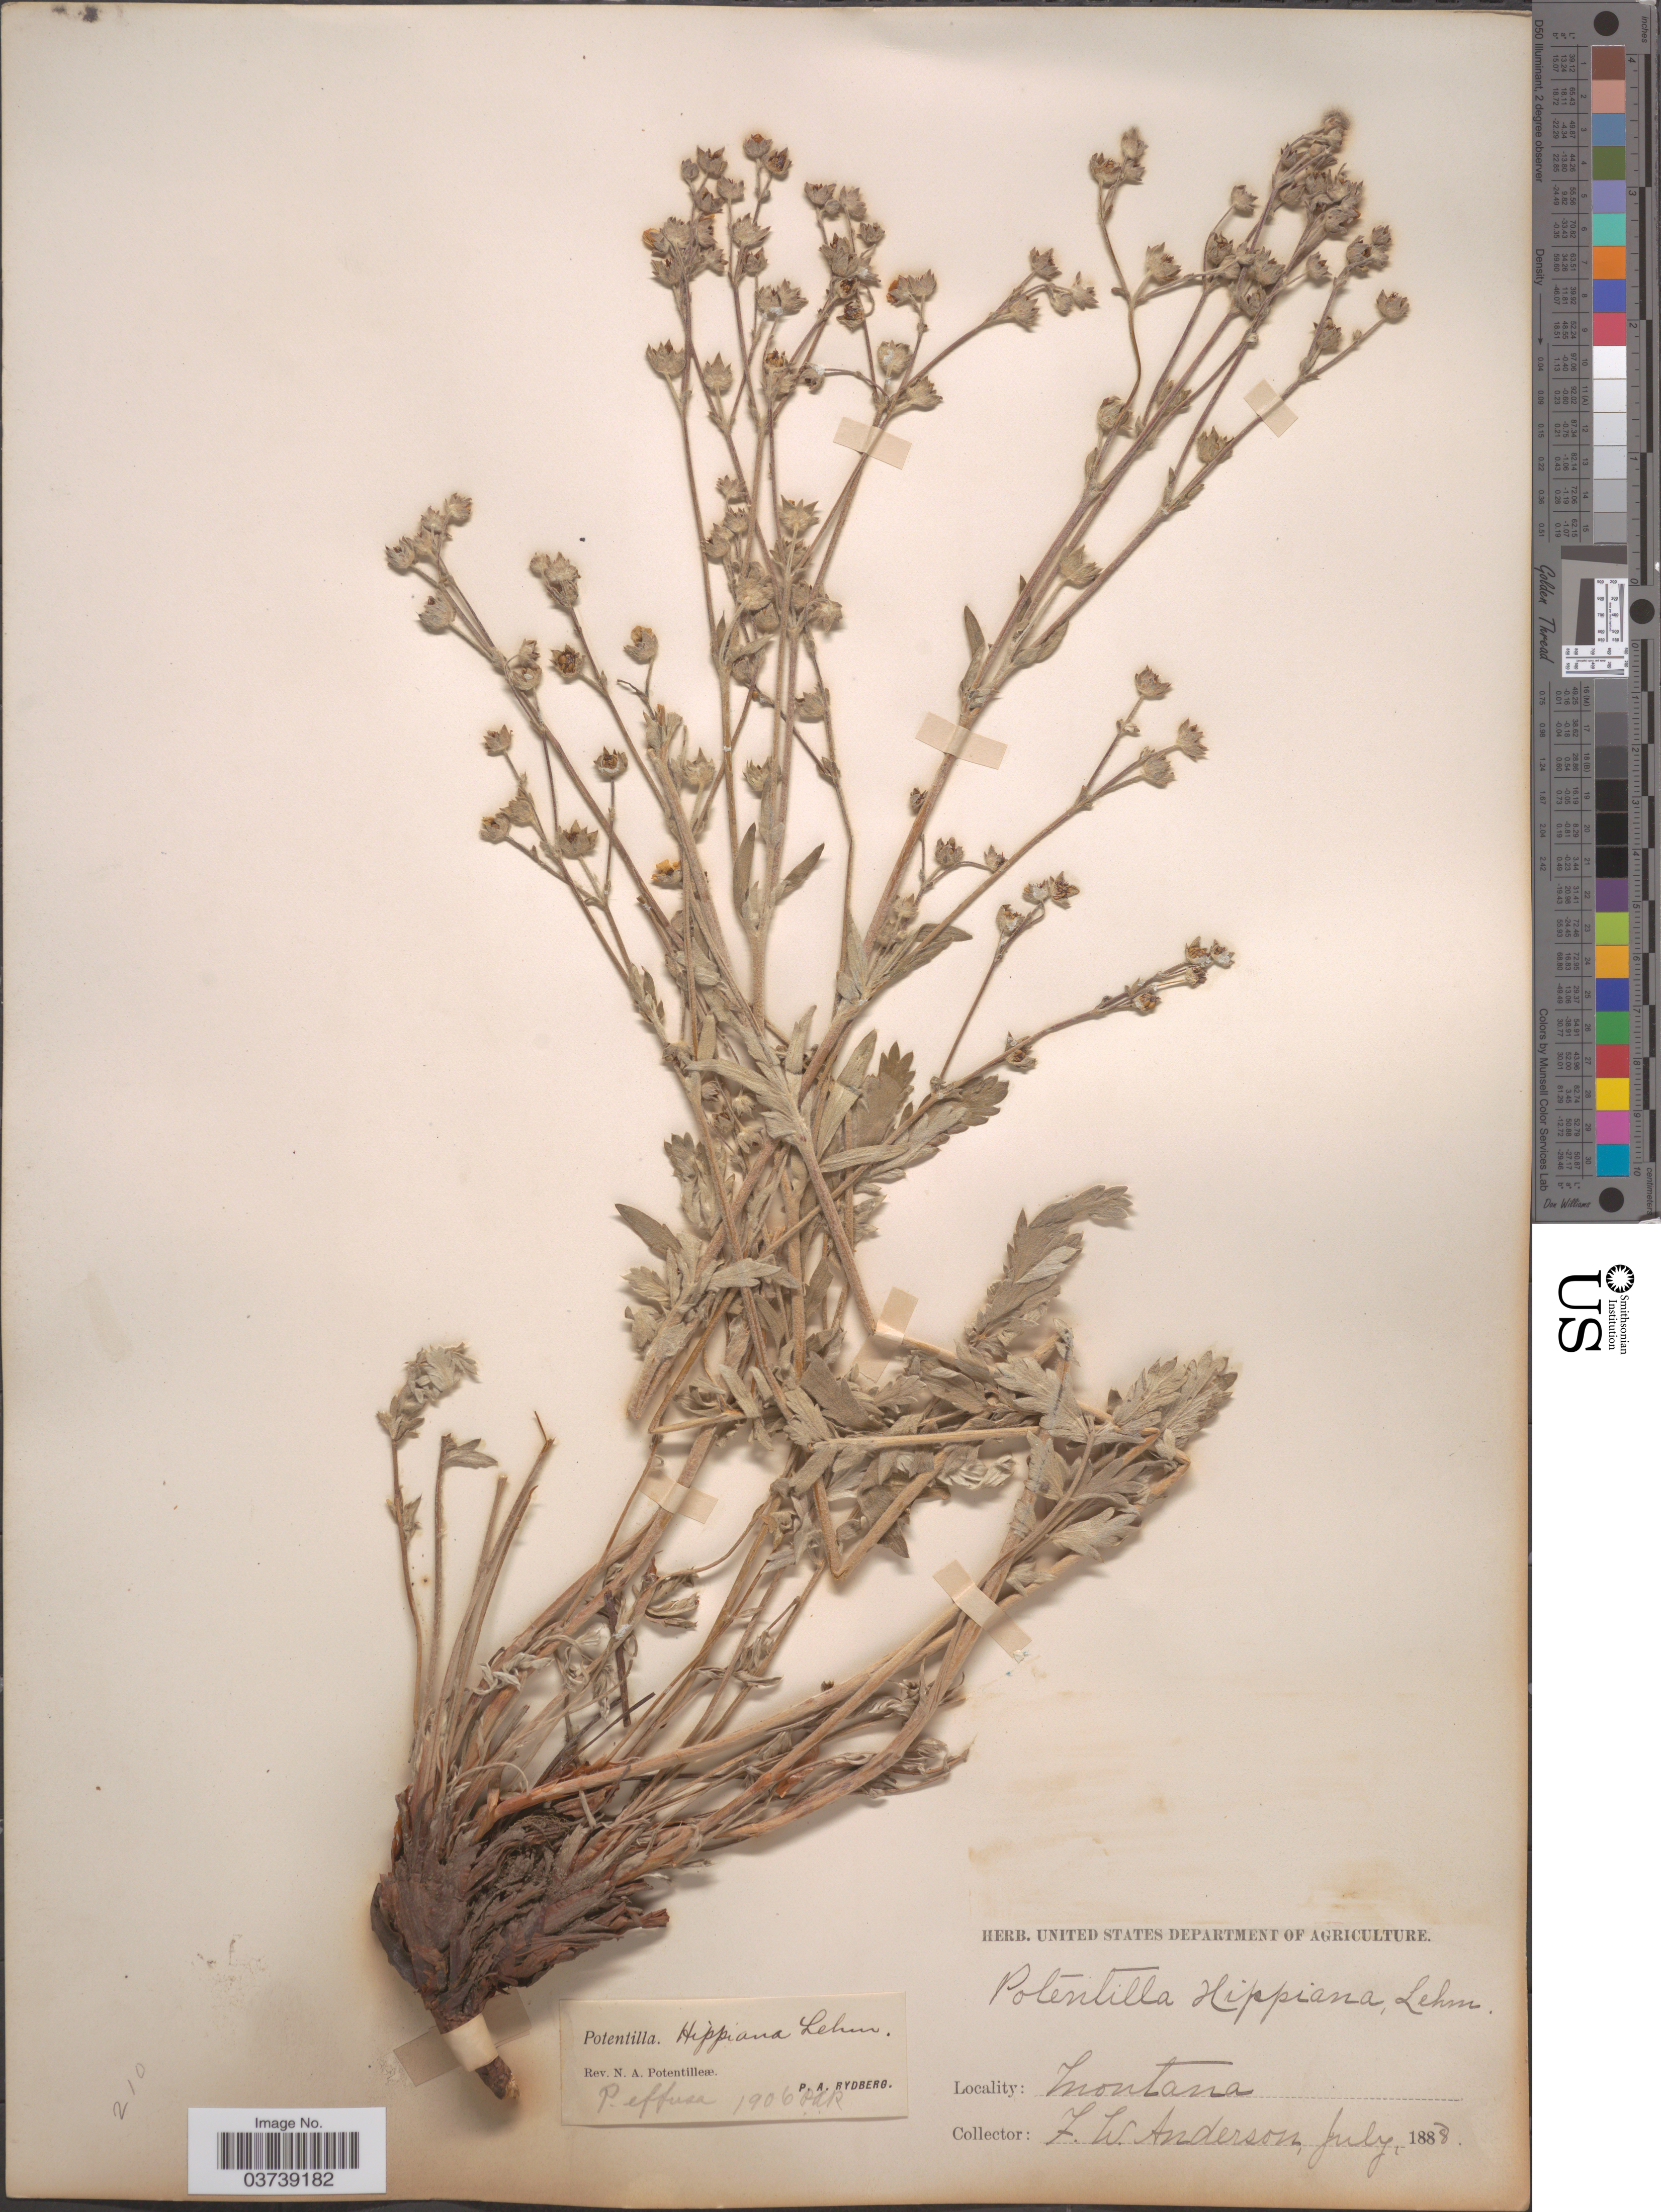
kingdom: Plantae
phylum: Tracheophyta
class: Magnoliopsida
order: Rosales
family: Rosaceae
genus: Potentilla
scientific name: Potentilla effusa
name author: Douglas ex Lehm.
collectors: F. W. Anderson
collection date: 1888-07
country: United States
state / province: Montana